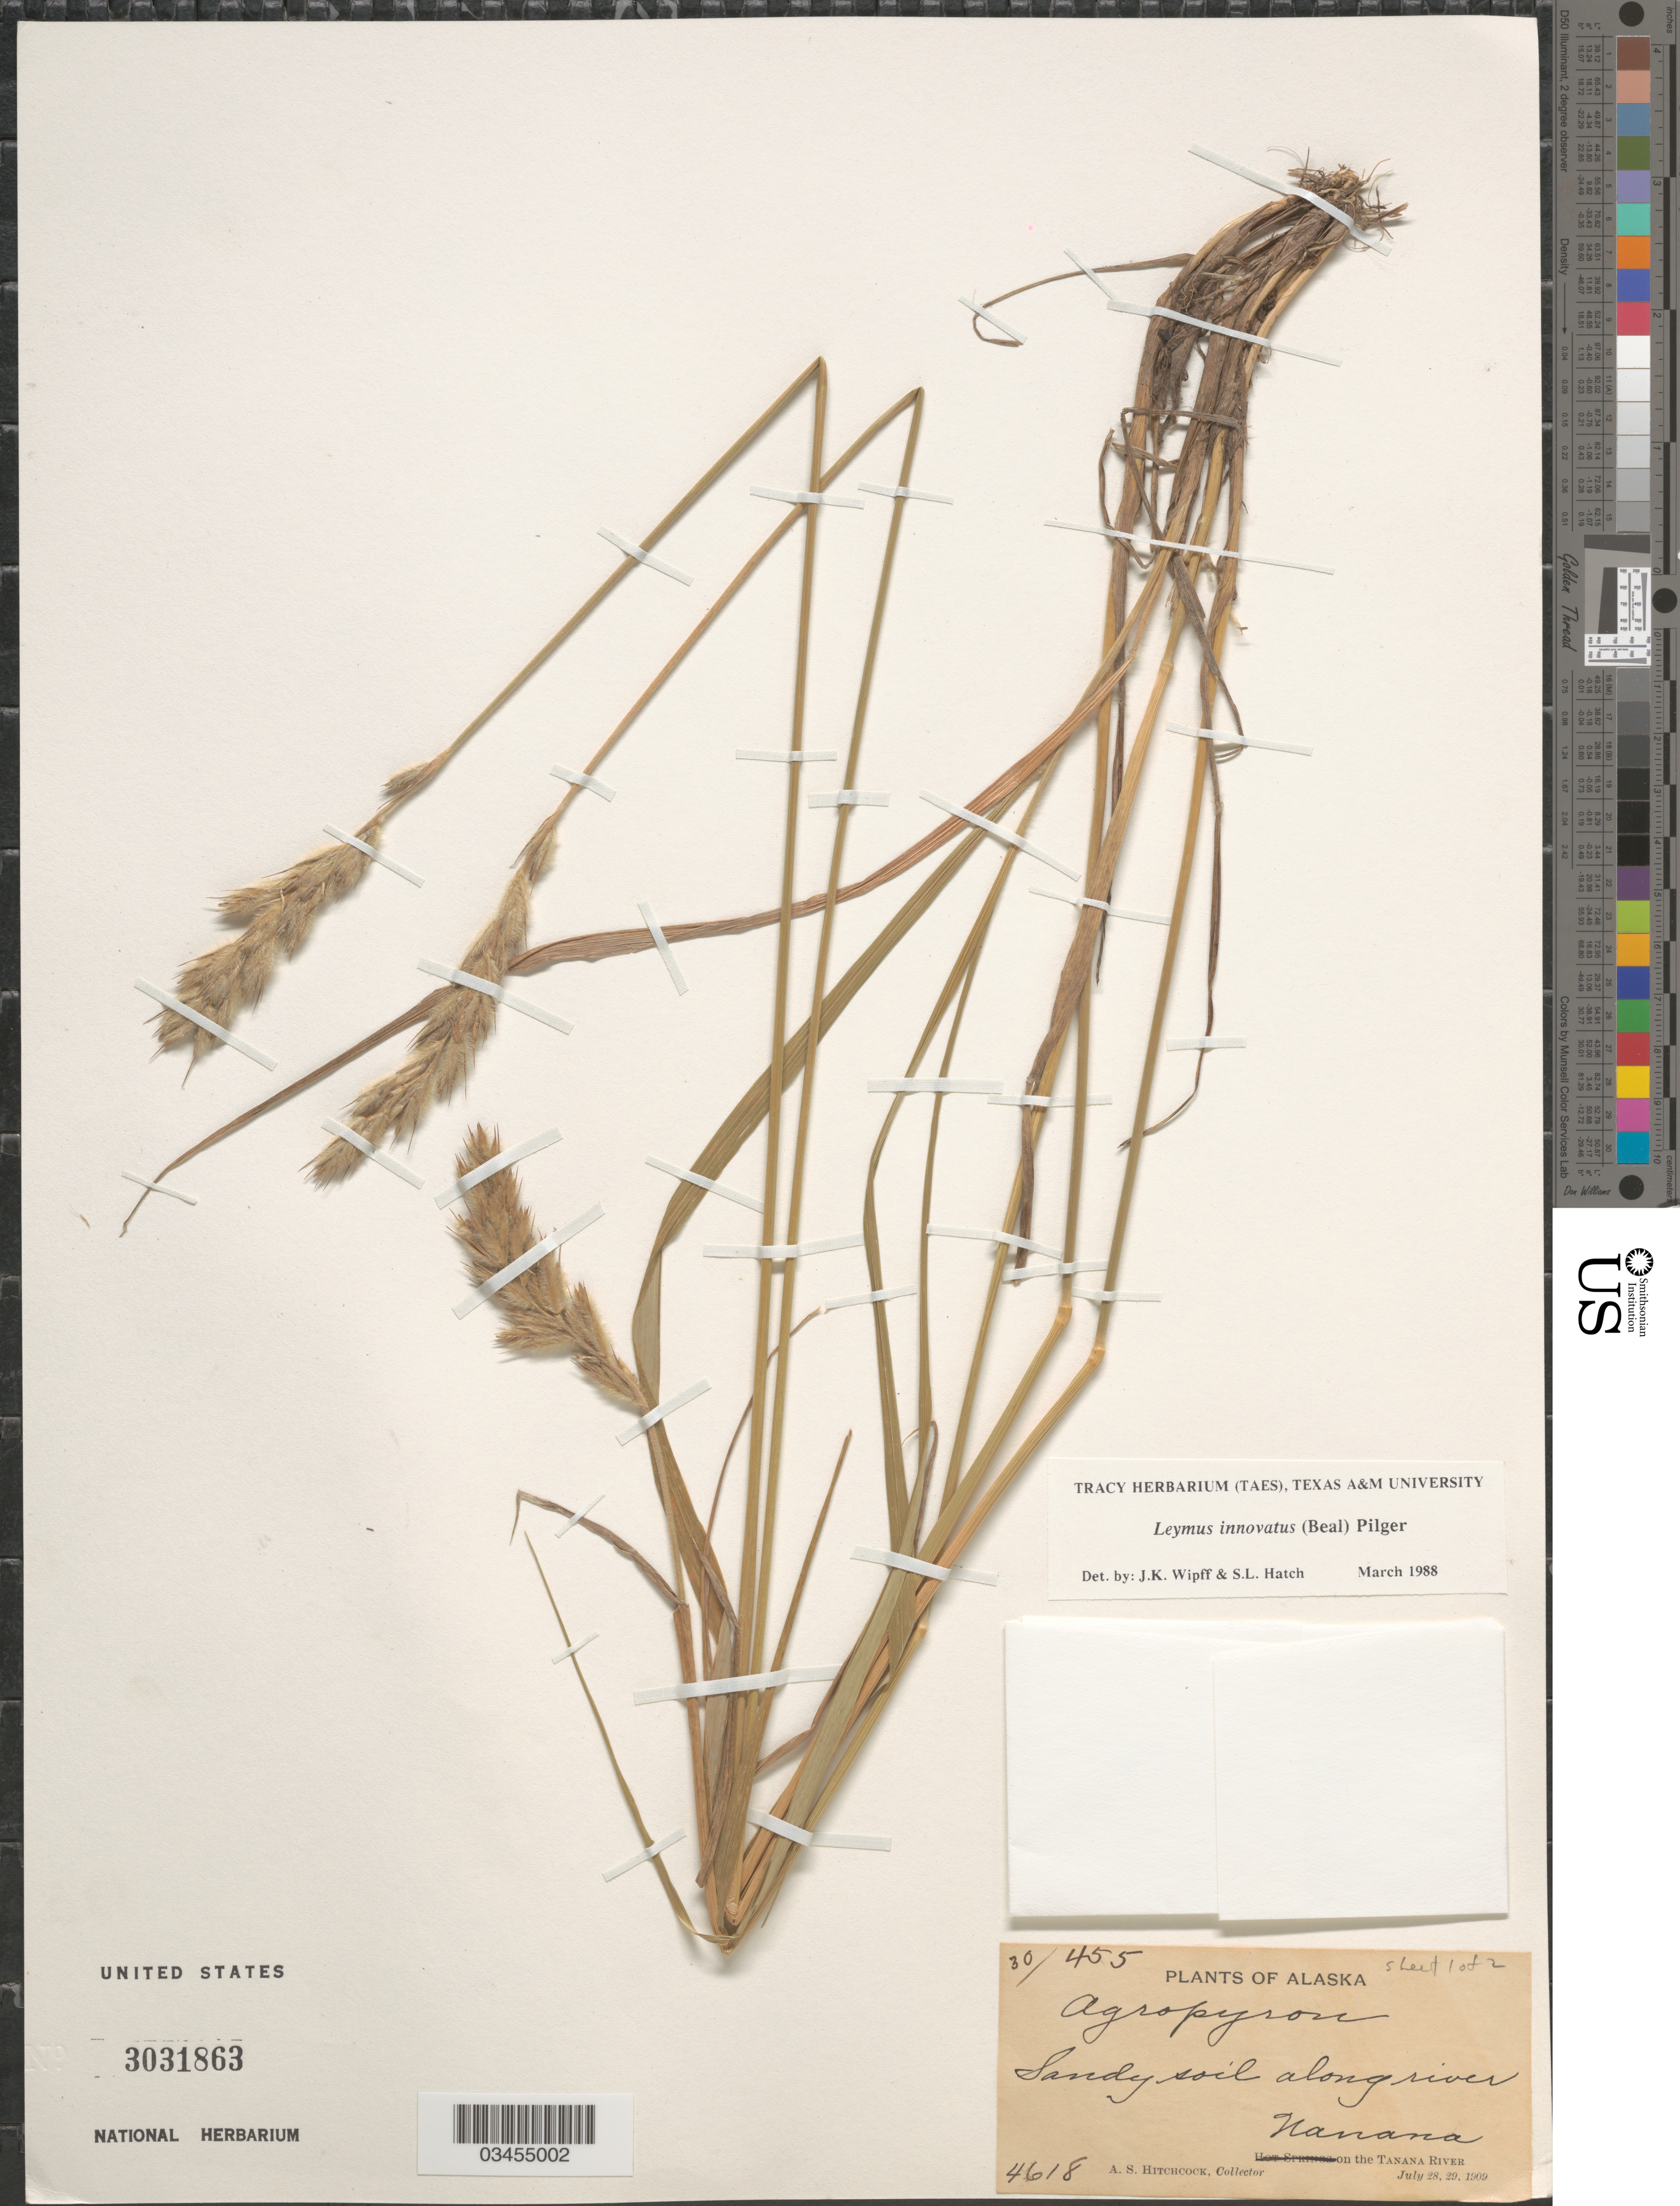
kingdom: Plantae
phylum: Tracheophyta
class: Liliopsida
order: Poales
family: Poaceae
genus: Leymus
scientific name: Leymus innovatus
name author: (W.J. Beal) Pilg.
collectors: A. S. Hitchcock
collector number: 4618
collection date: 1909-07-28/1909-07-29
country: United States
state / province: Alaska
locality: Sandy soil along river. Nanana on the Tanana River.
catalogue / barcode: US 3031863